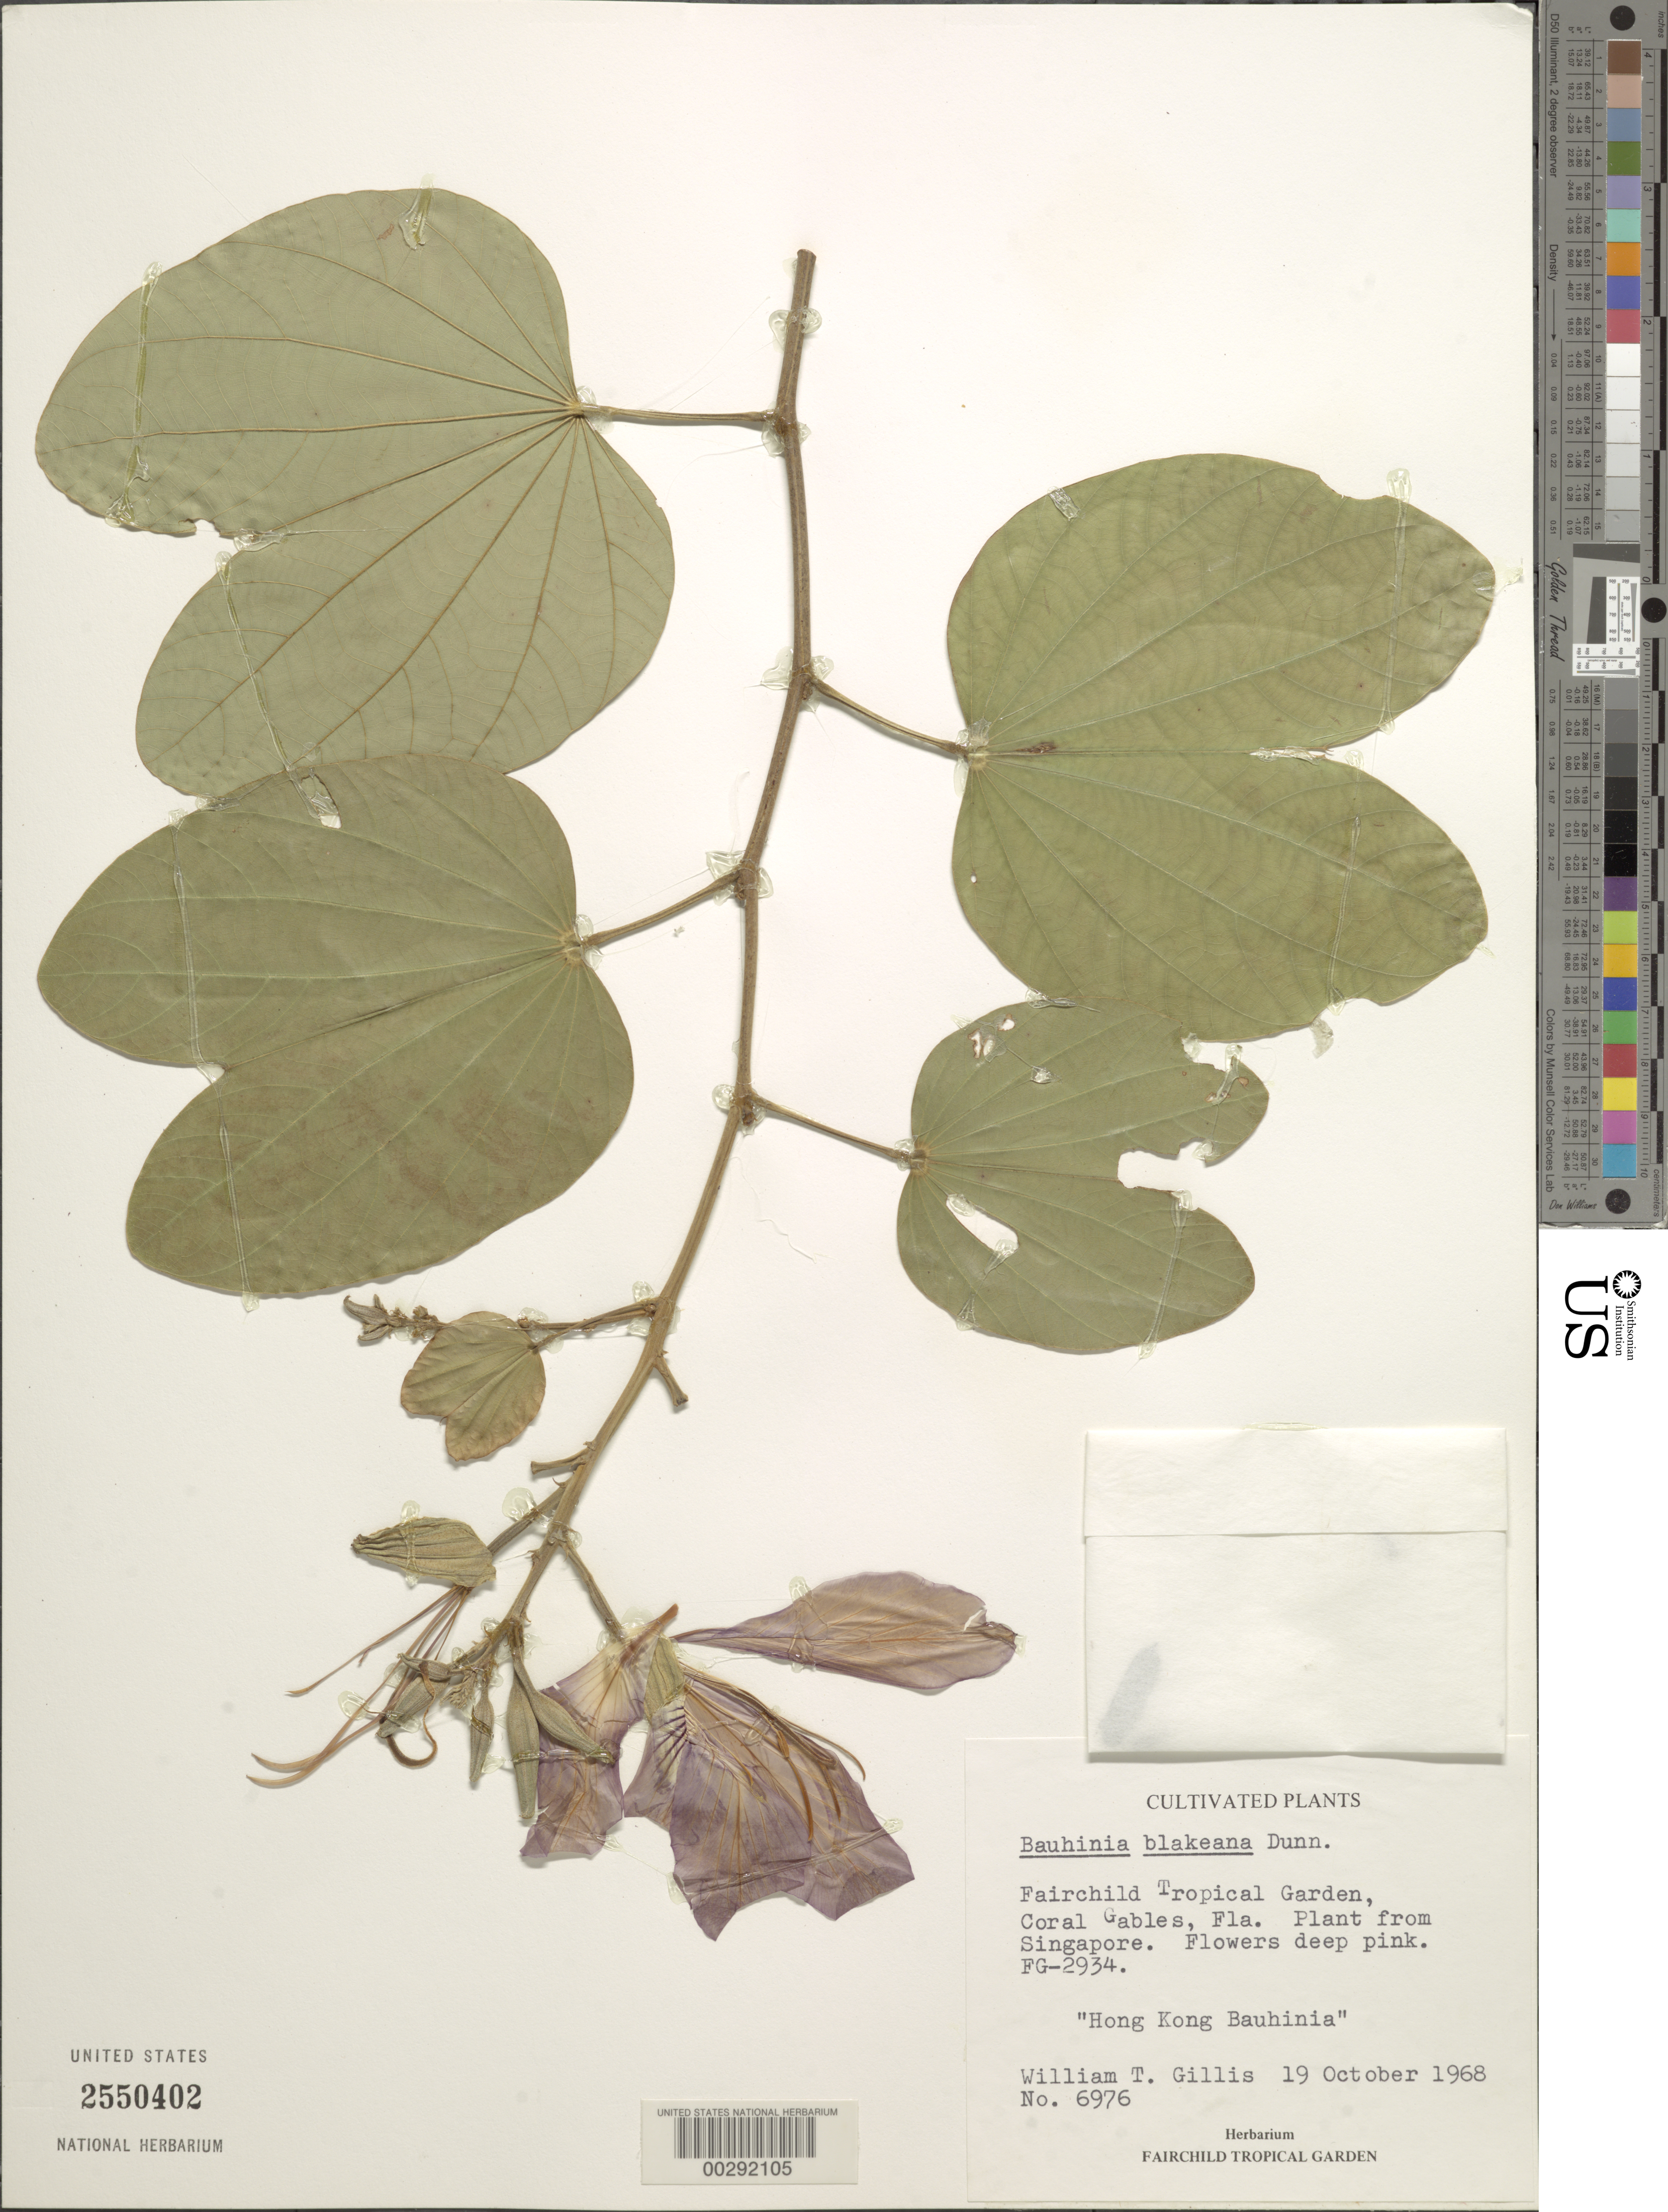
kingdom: Plantae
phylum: Tracheophyta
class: Magnoliopsida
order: Fabales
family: Fabaceae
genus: Bauhinia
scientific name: Bauhinia x blakeana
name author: Dunn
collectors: W. T. Gillis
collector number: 6976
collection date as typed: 19 Oct 1968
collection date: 1968-10-19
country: United States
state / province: Florida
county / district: Dade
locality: Coral gables, fairchild tropical garden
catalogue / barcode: US 2550402